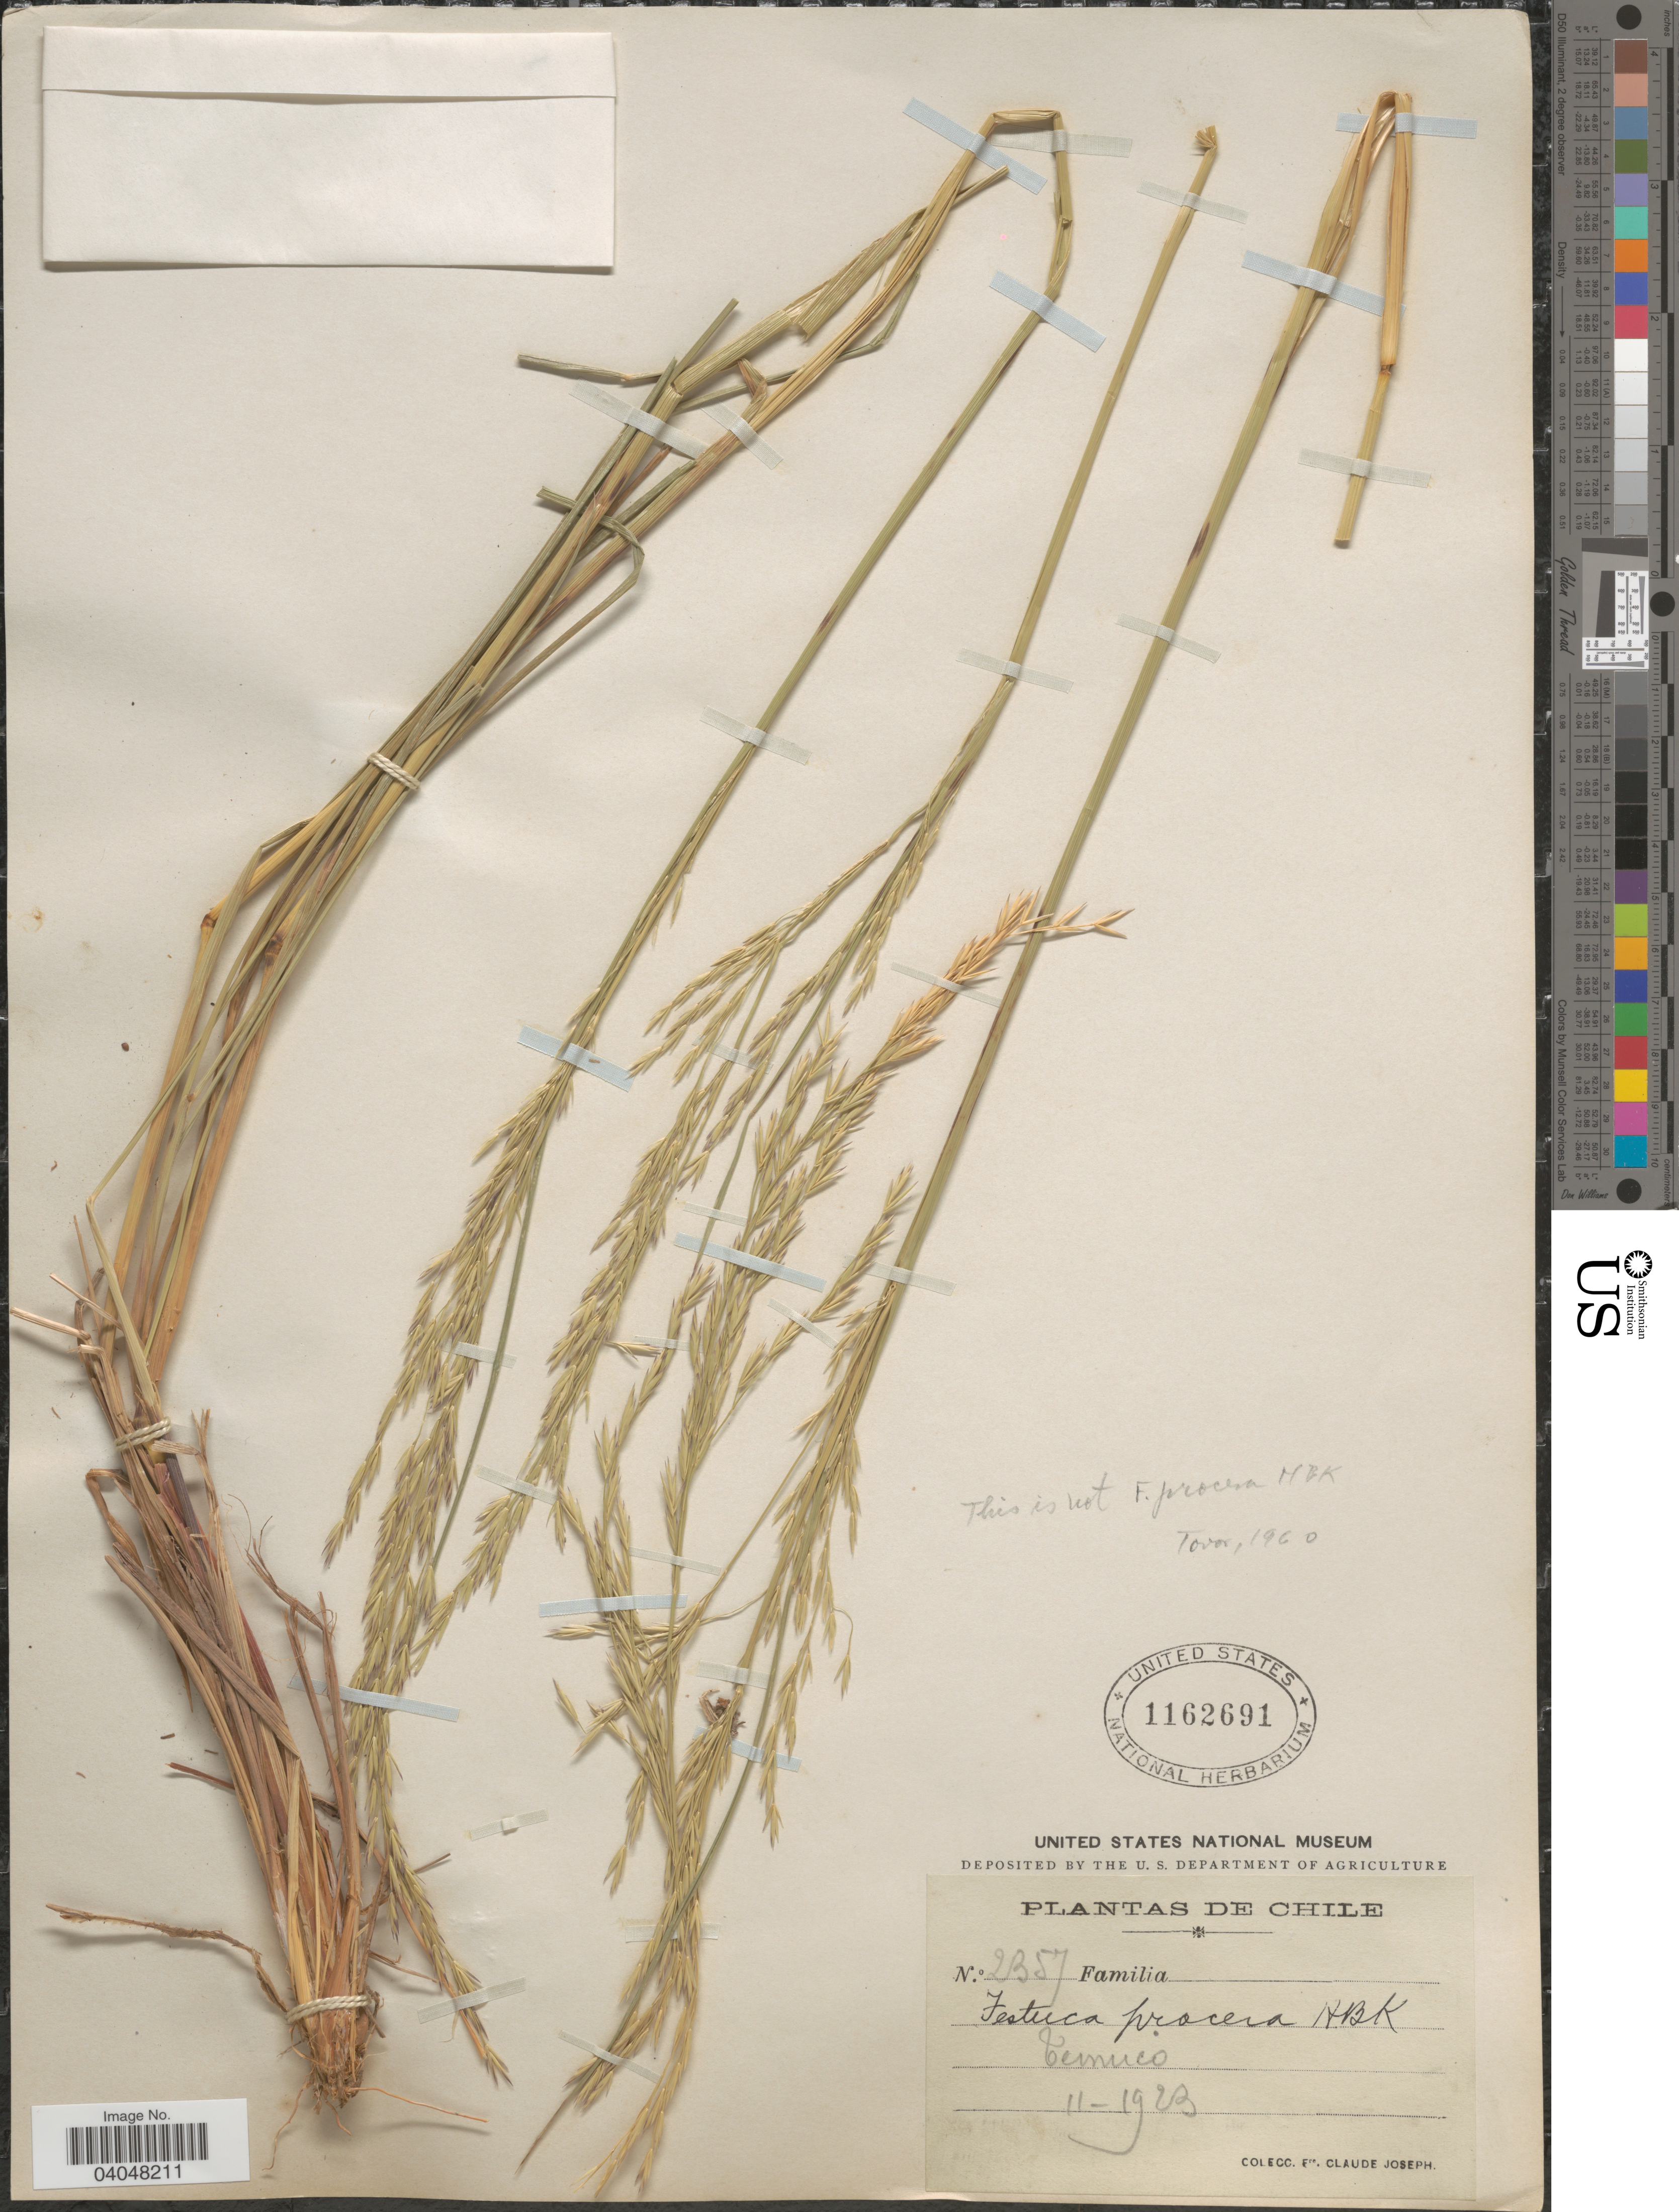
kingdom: Plantae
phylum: Tracheophyta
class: Liliopsida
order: Poales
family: Poaceae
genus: Festuca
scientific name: Festuca procera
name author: Kunth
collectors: Bro. Claude-Joseph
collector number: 2357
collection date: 1923-11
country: Chile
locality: Temuco.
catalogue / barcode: US 1162691